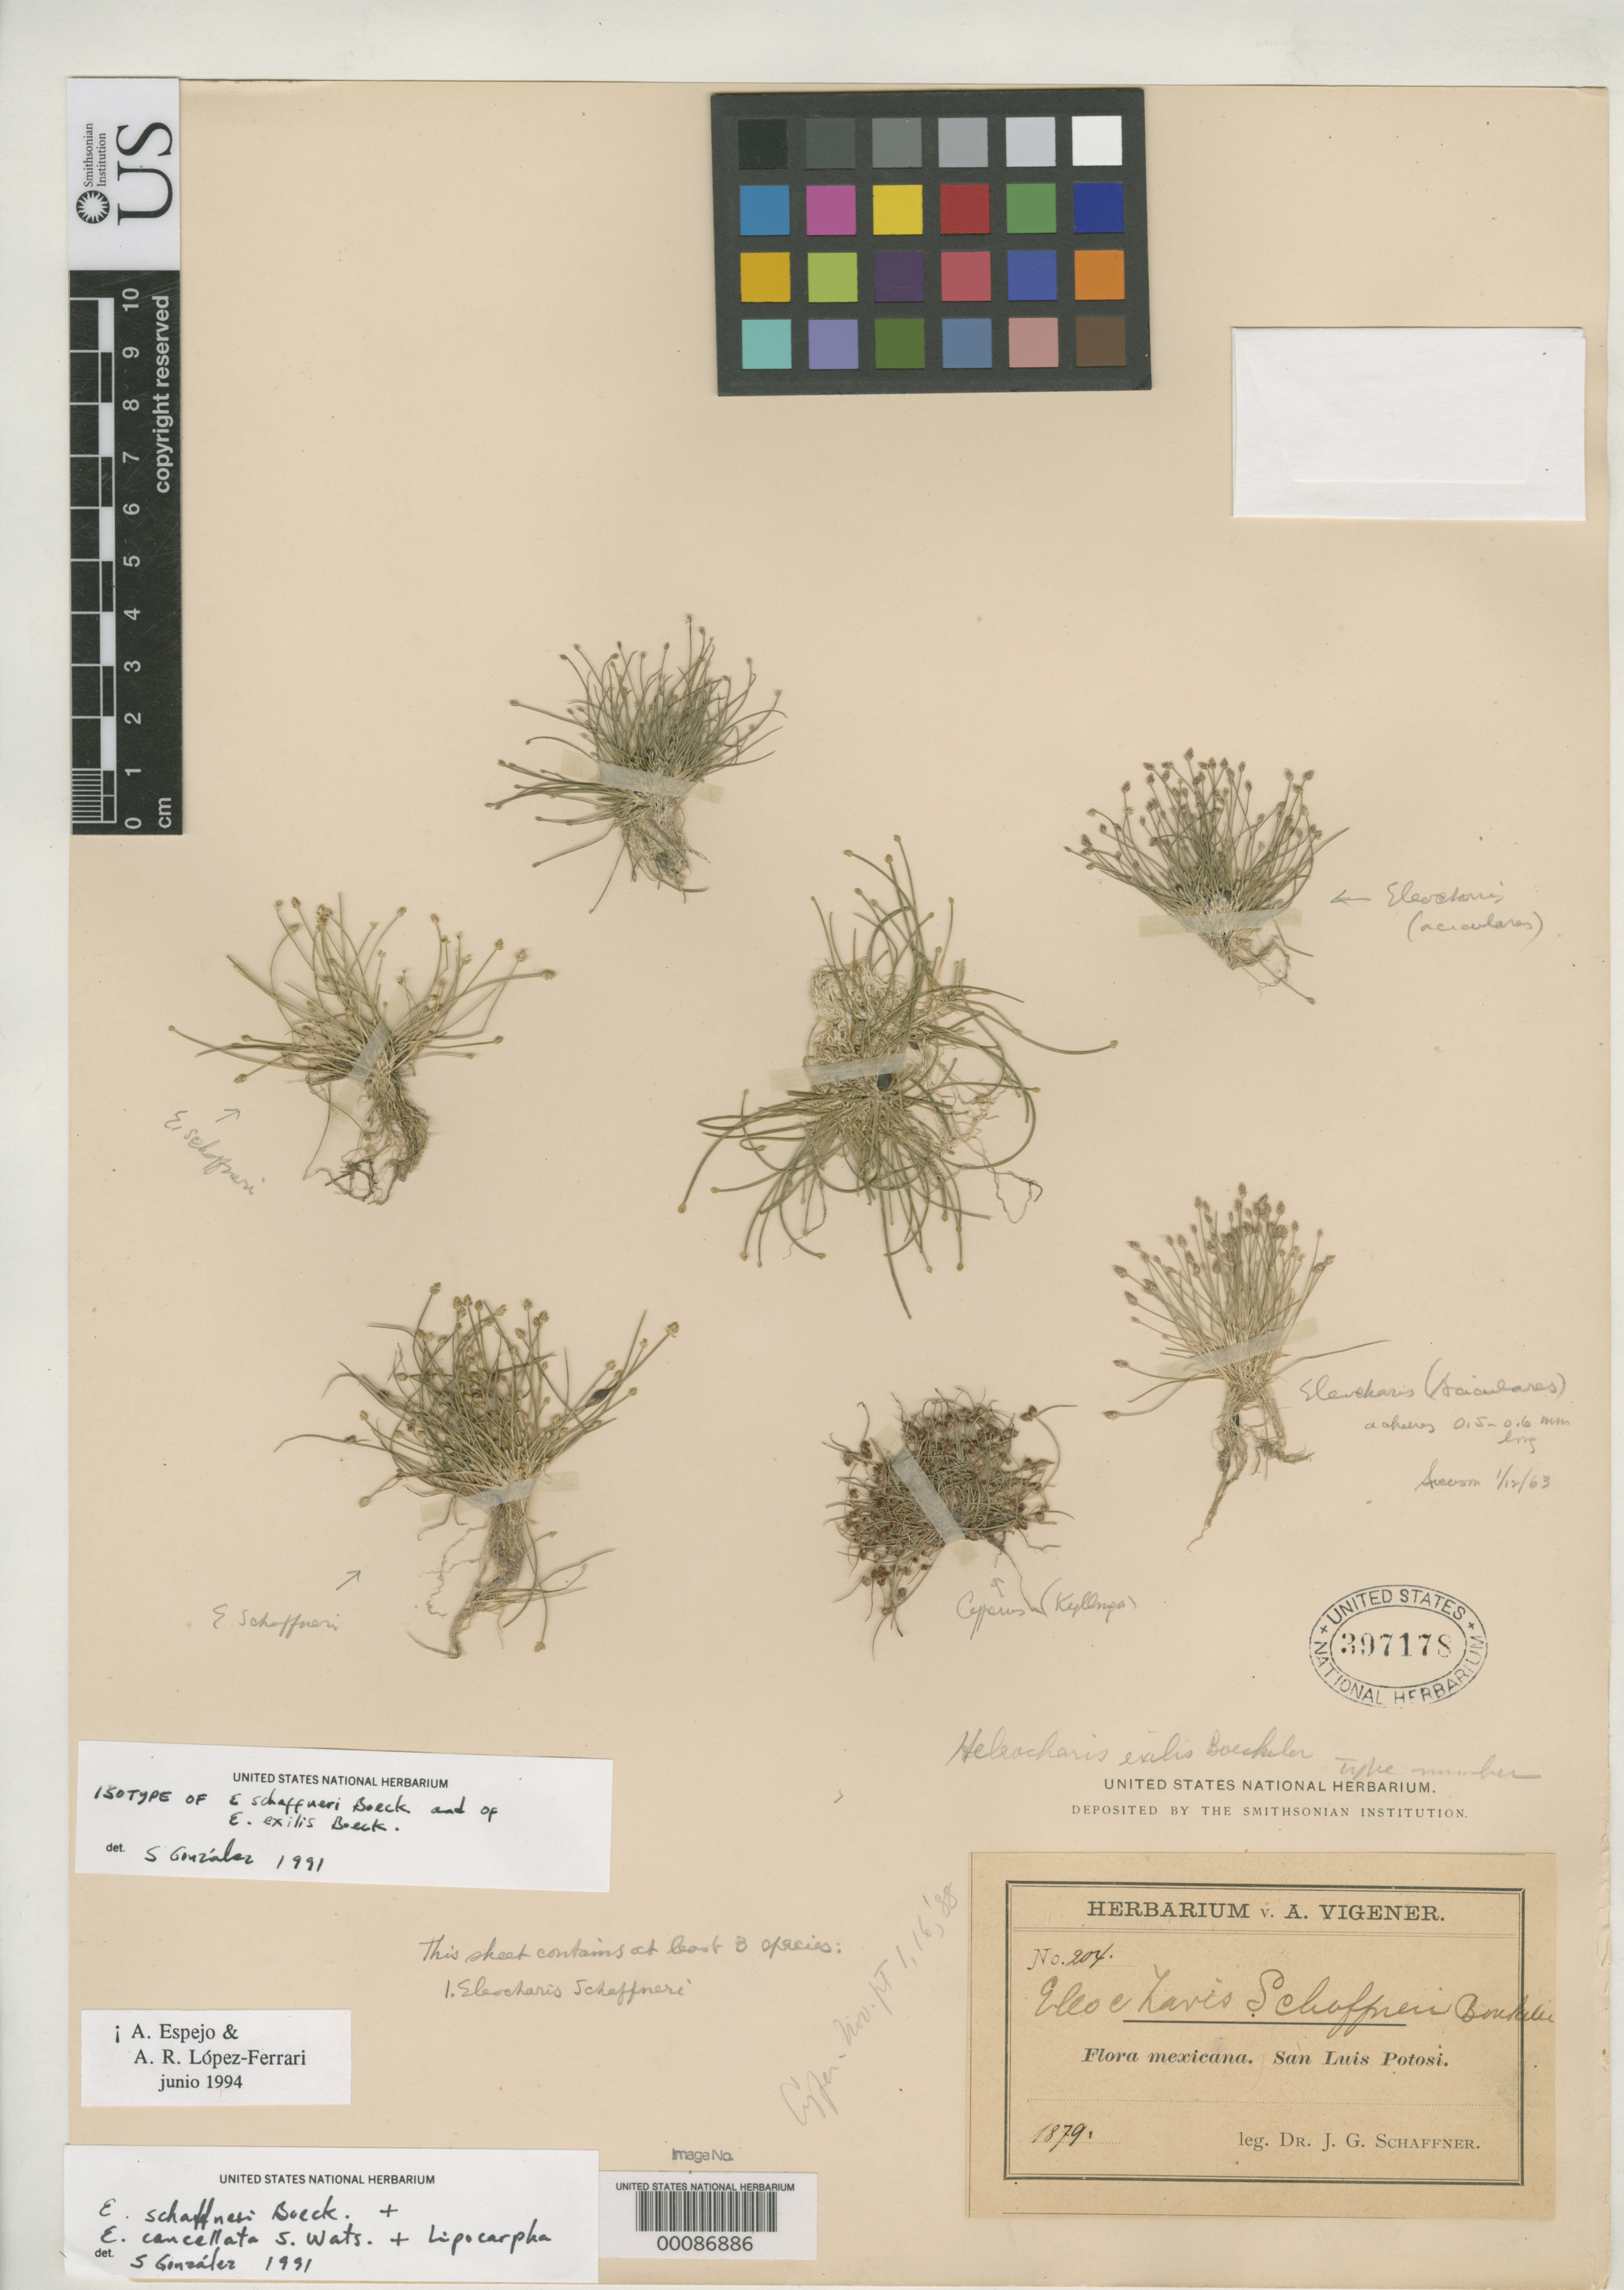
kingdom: Plantae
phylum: Tracheophyta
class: Liliopsida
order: Poales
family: Cyperaceae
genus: Heleocharis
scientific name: Heleocharis exilis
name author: Boeckeler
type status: Type Collection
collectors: J. G. Schaffner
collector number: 204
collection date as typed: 1877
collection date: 1877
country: Mexico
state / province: San Luis Potosi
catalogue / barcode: US 397178